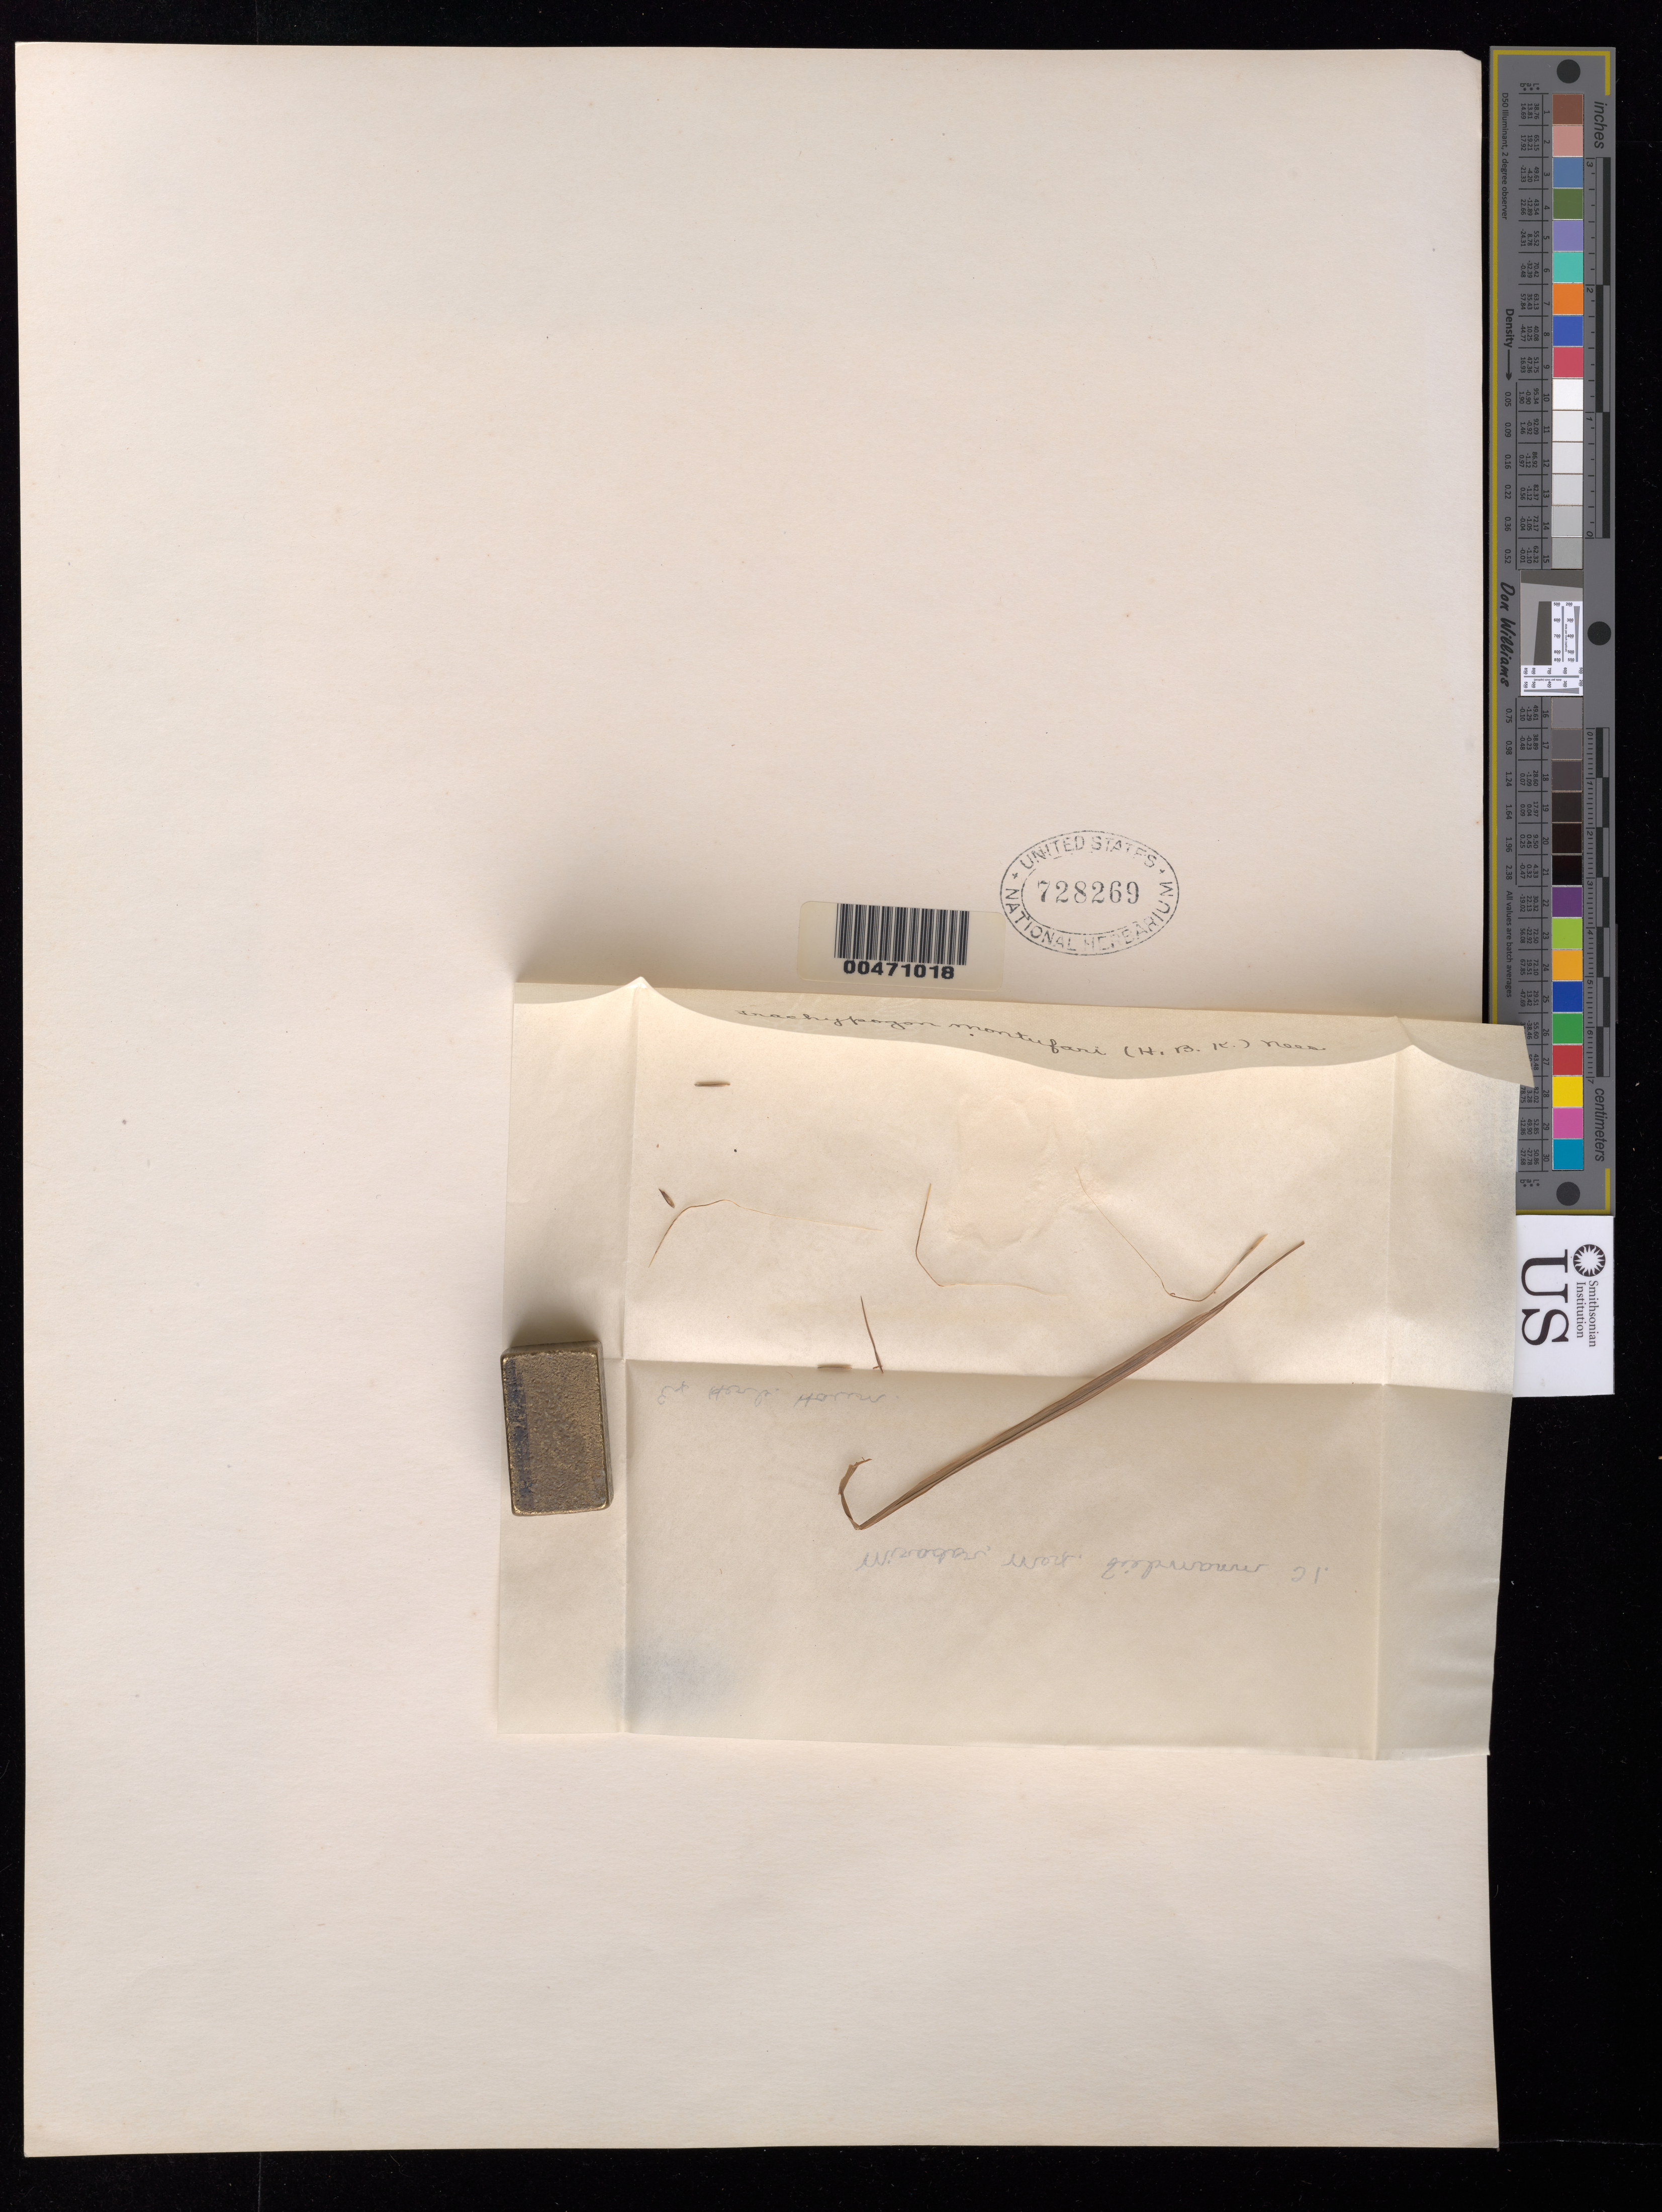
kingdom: Plantae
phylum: Tracheophyta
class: Liliopsida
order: Poales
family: Poaceae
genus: Trachypogon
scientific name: Trachypogon spicatus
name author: (L. f.) Kuntze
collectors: -. Leibmann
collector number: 91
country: Mexico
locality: Mirador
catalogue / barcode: US 728269